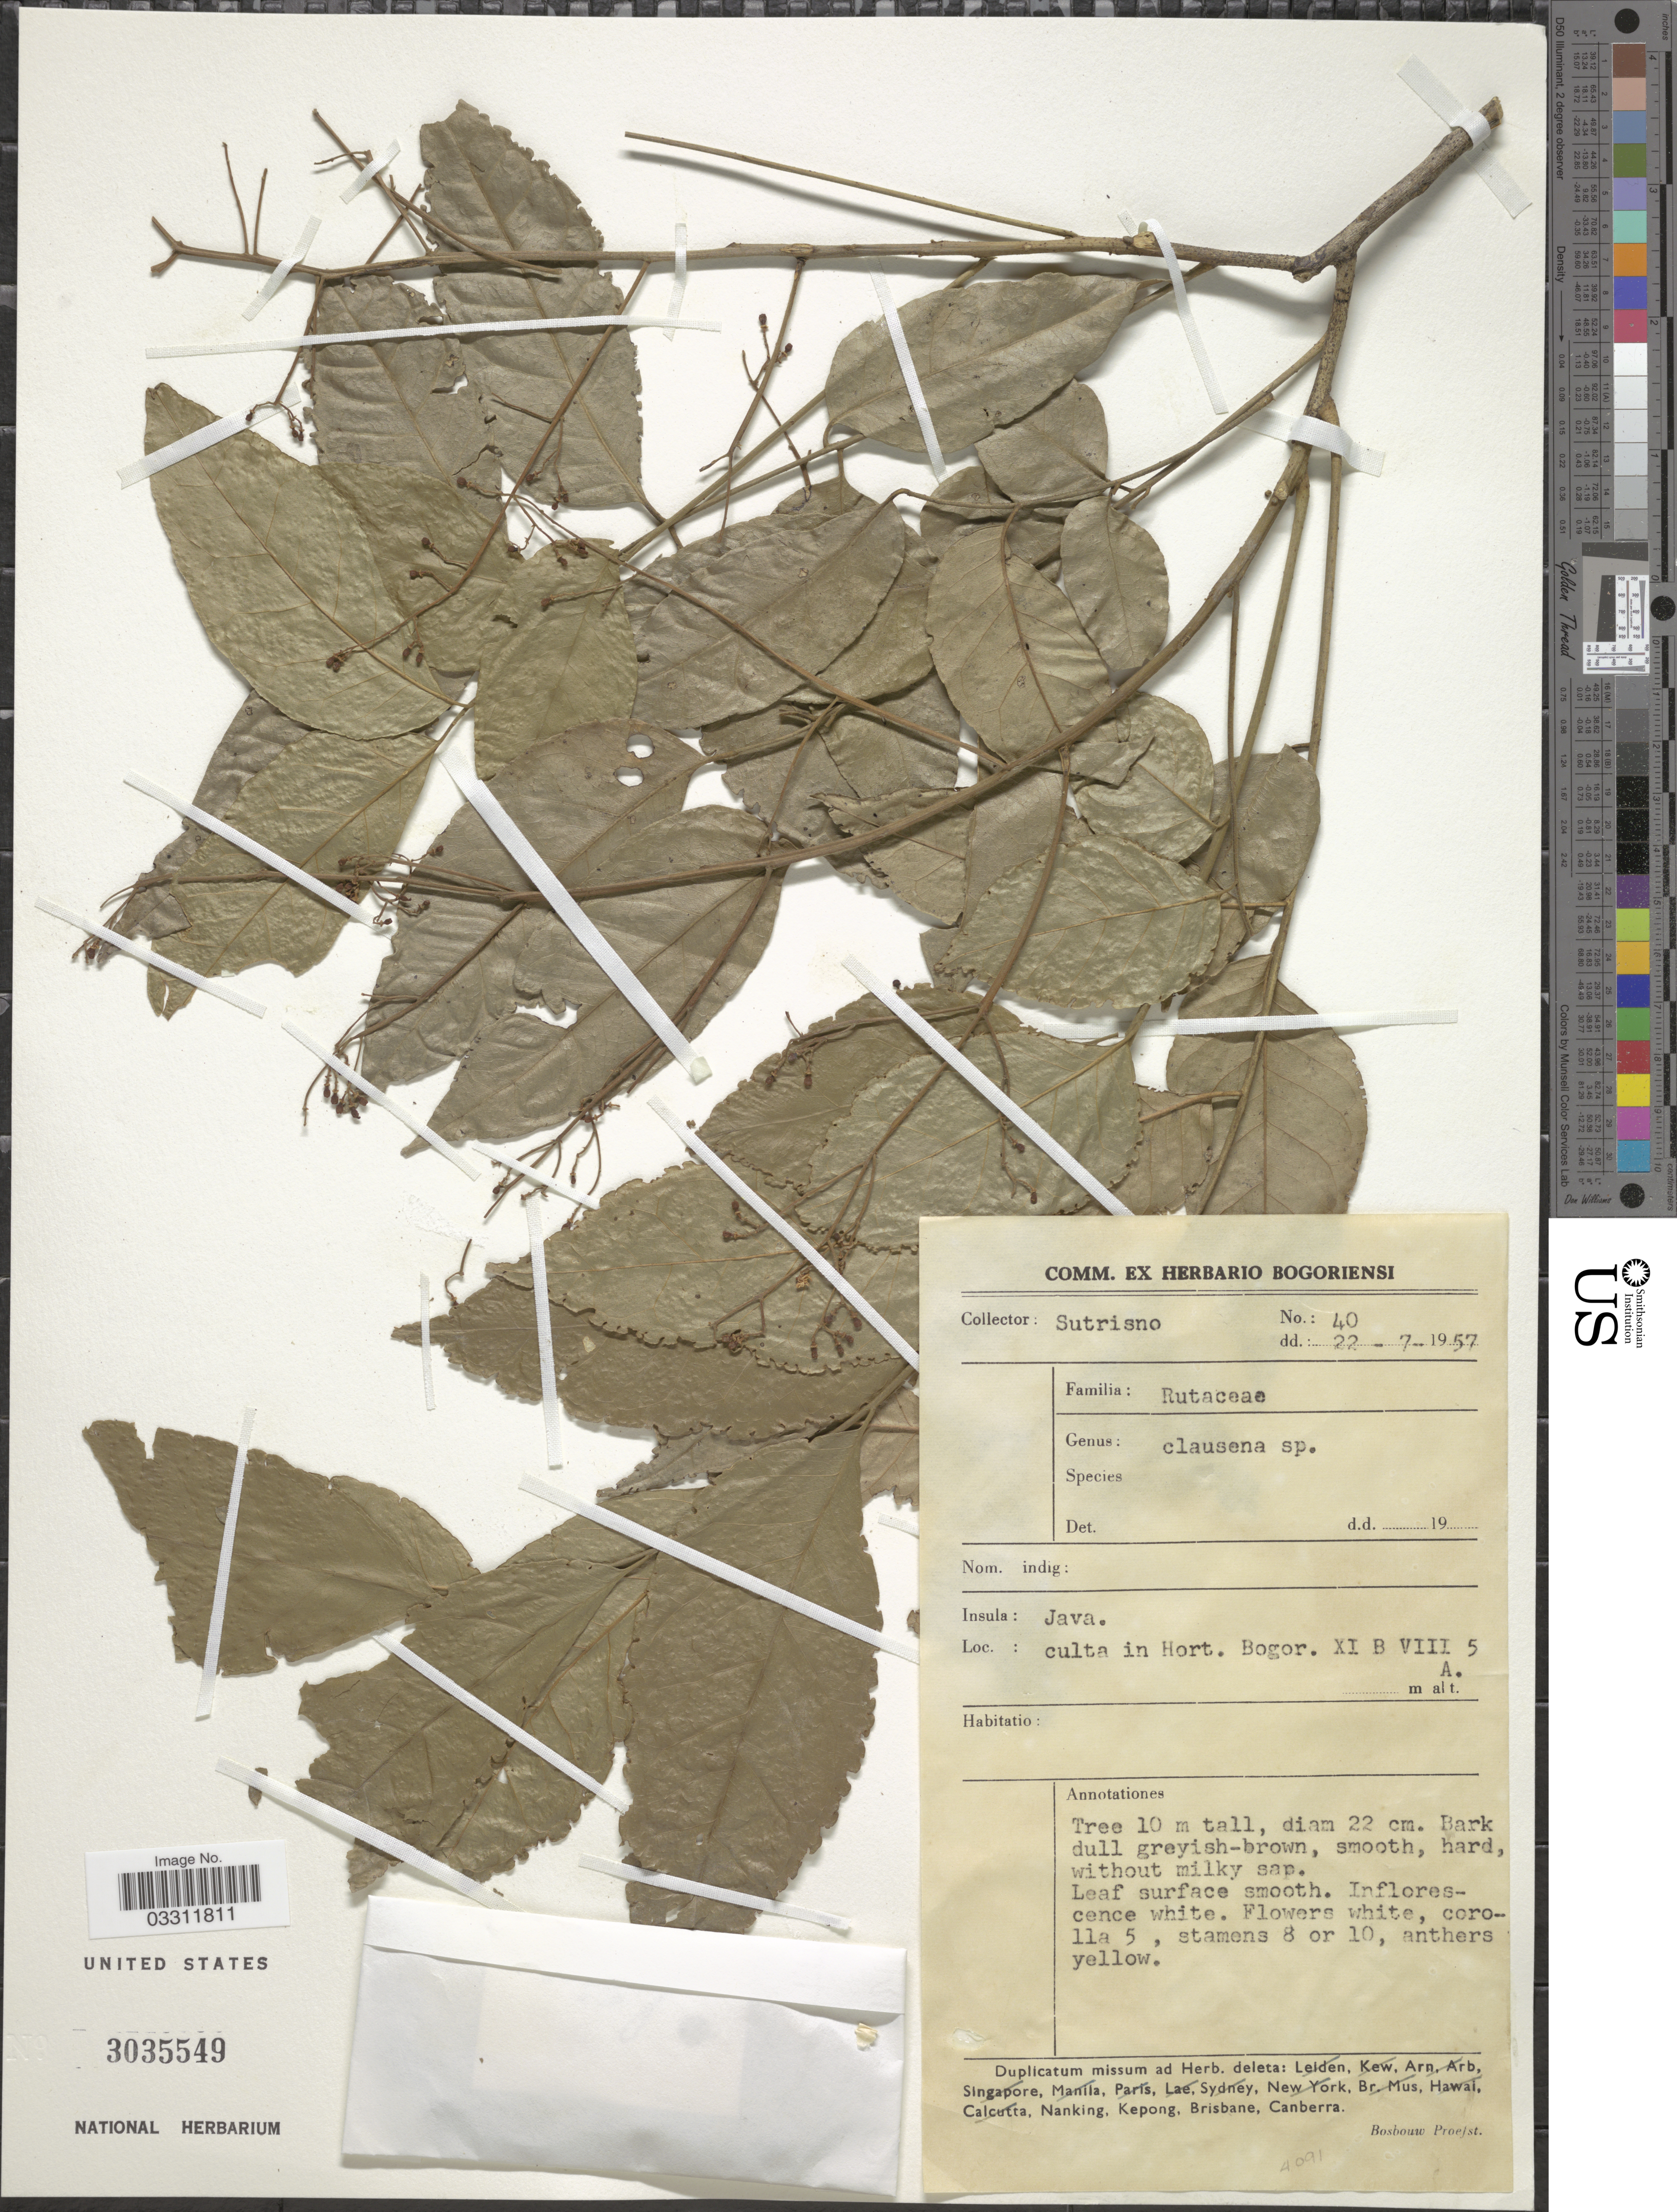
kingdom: Plantae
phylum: Tracheophyta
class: Magnoliopsida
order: Sapindales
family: Rutaceae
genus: Clausena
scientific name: Clausena sp.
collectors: P. Sutrisno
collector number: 40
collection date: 1957-07-22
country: Indonesia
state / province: Java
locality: Hort. Bogor. XI B VIII 5 A.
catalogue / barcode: US 3035549